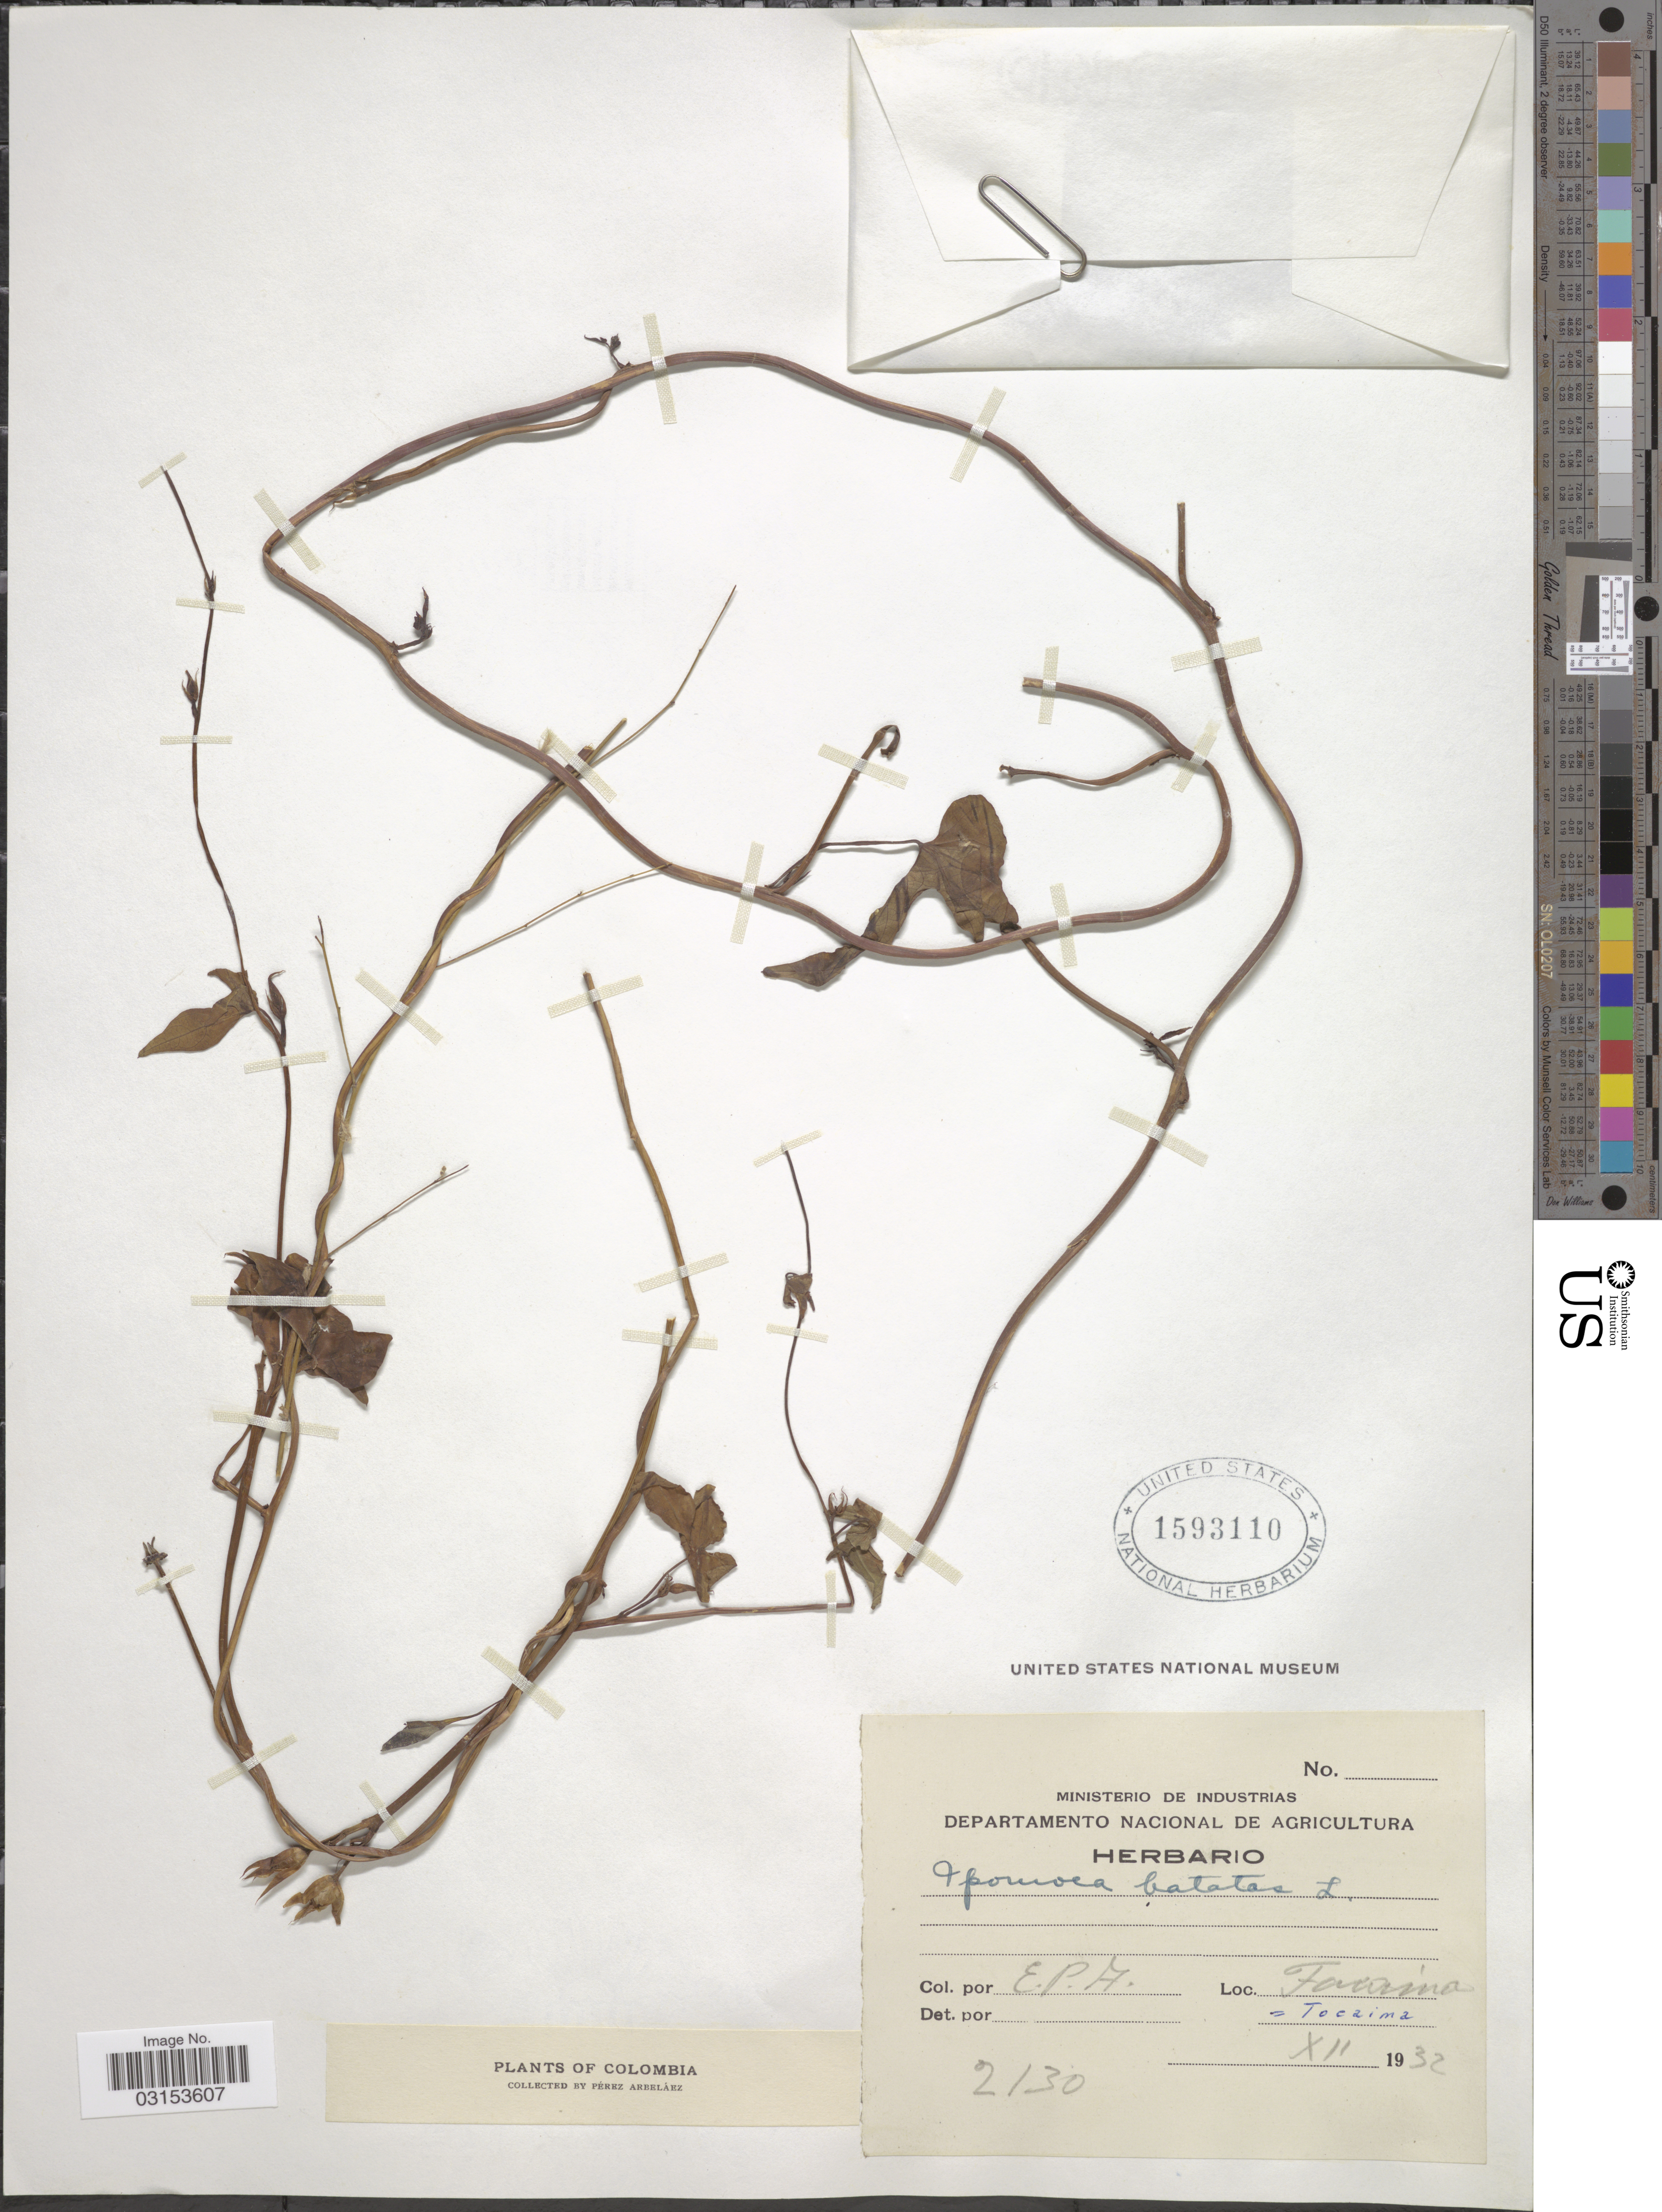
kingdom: Plantae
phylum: Tracheophyta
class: Magnoliopsida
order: Solanales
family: Convolvulaceae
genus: Ipomoea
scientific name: Ipomoea triloba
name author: L.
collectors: E. Pérez Arbeláez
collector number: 2130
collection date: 1932-12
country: Colombia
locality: Tocaima.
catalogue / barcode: US 1593110